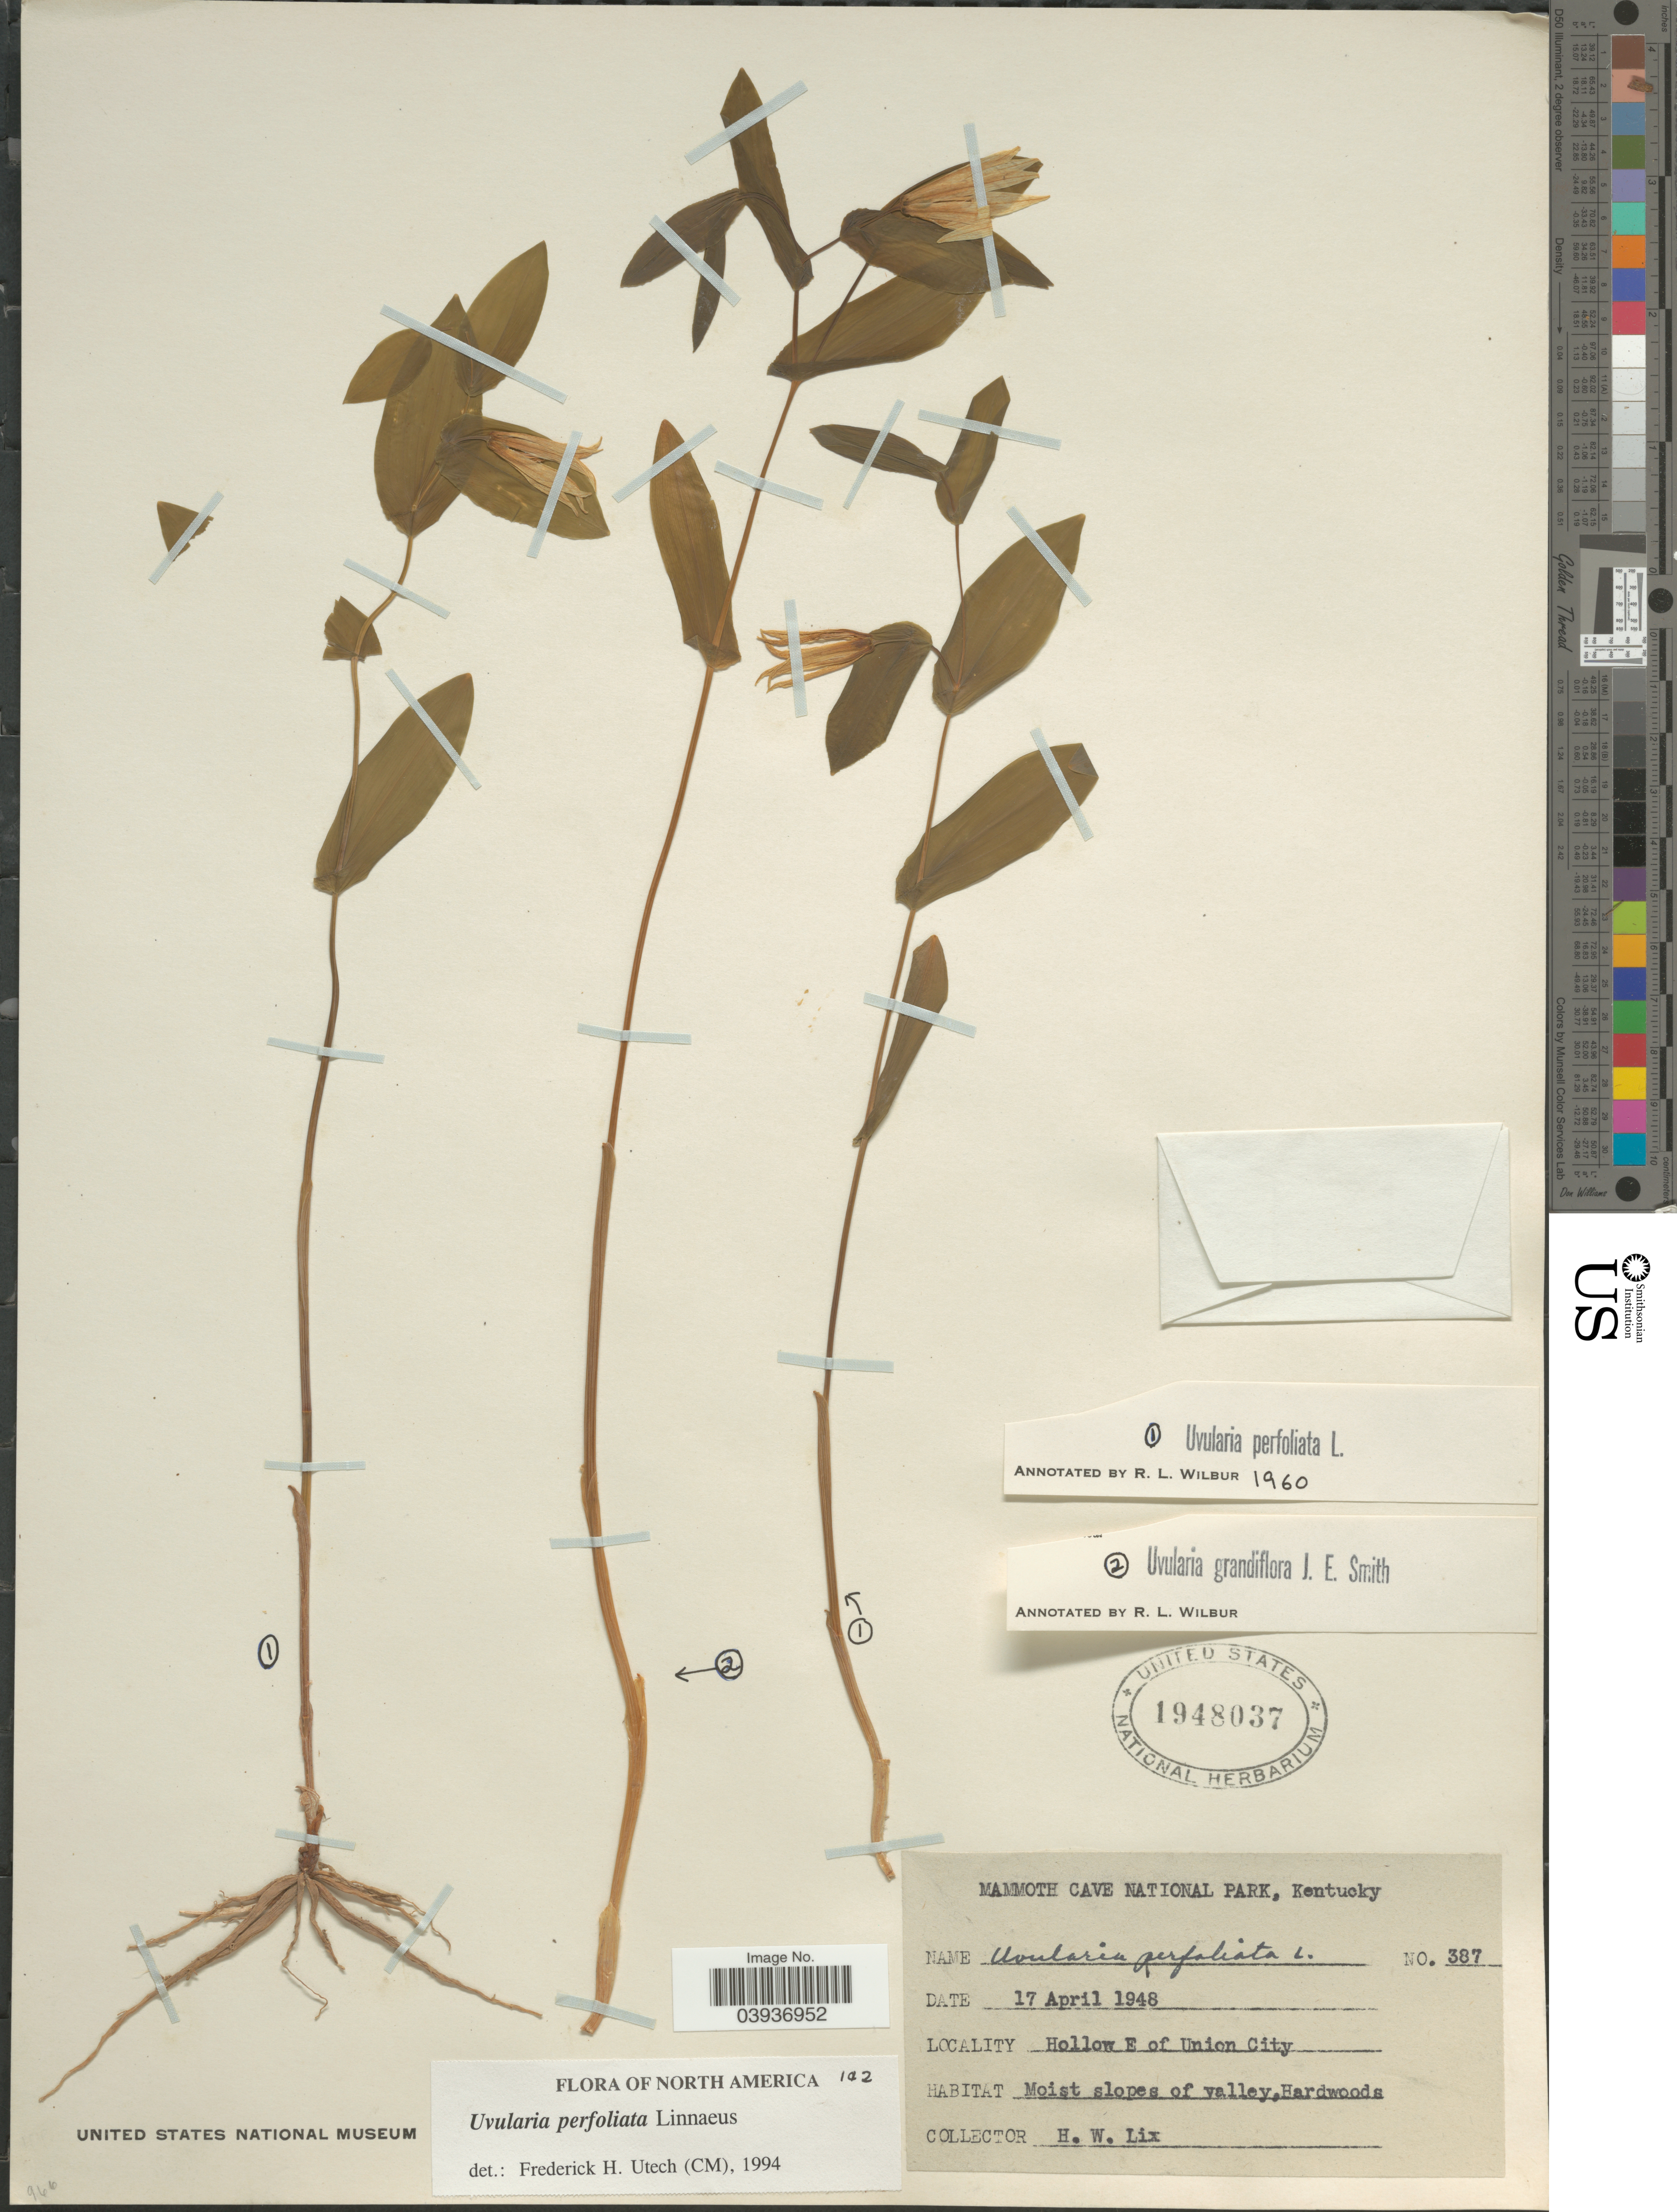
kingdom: Plantae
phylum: Tracheophyta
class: Liliopsida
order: Liliales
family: Colchicaceae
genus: Uvularia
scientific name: Uvularia perfoliata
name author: L.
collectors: H. W. Lix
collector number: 387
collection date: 1948-04-17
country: United States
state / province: Kentucky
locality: Mammoth Cave National Park. Hollow E of Union City.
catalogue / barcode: US 1948037